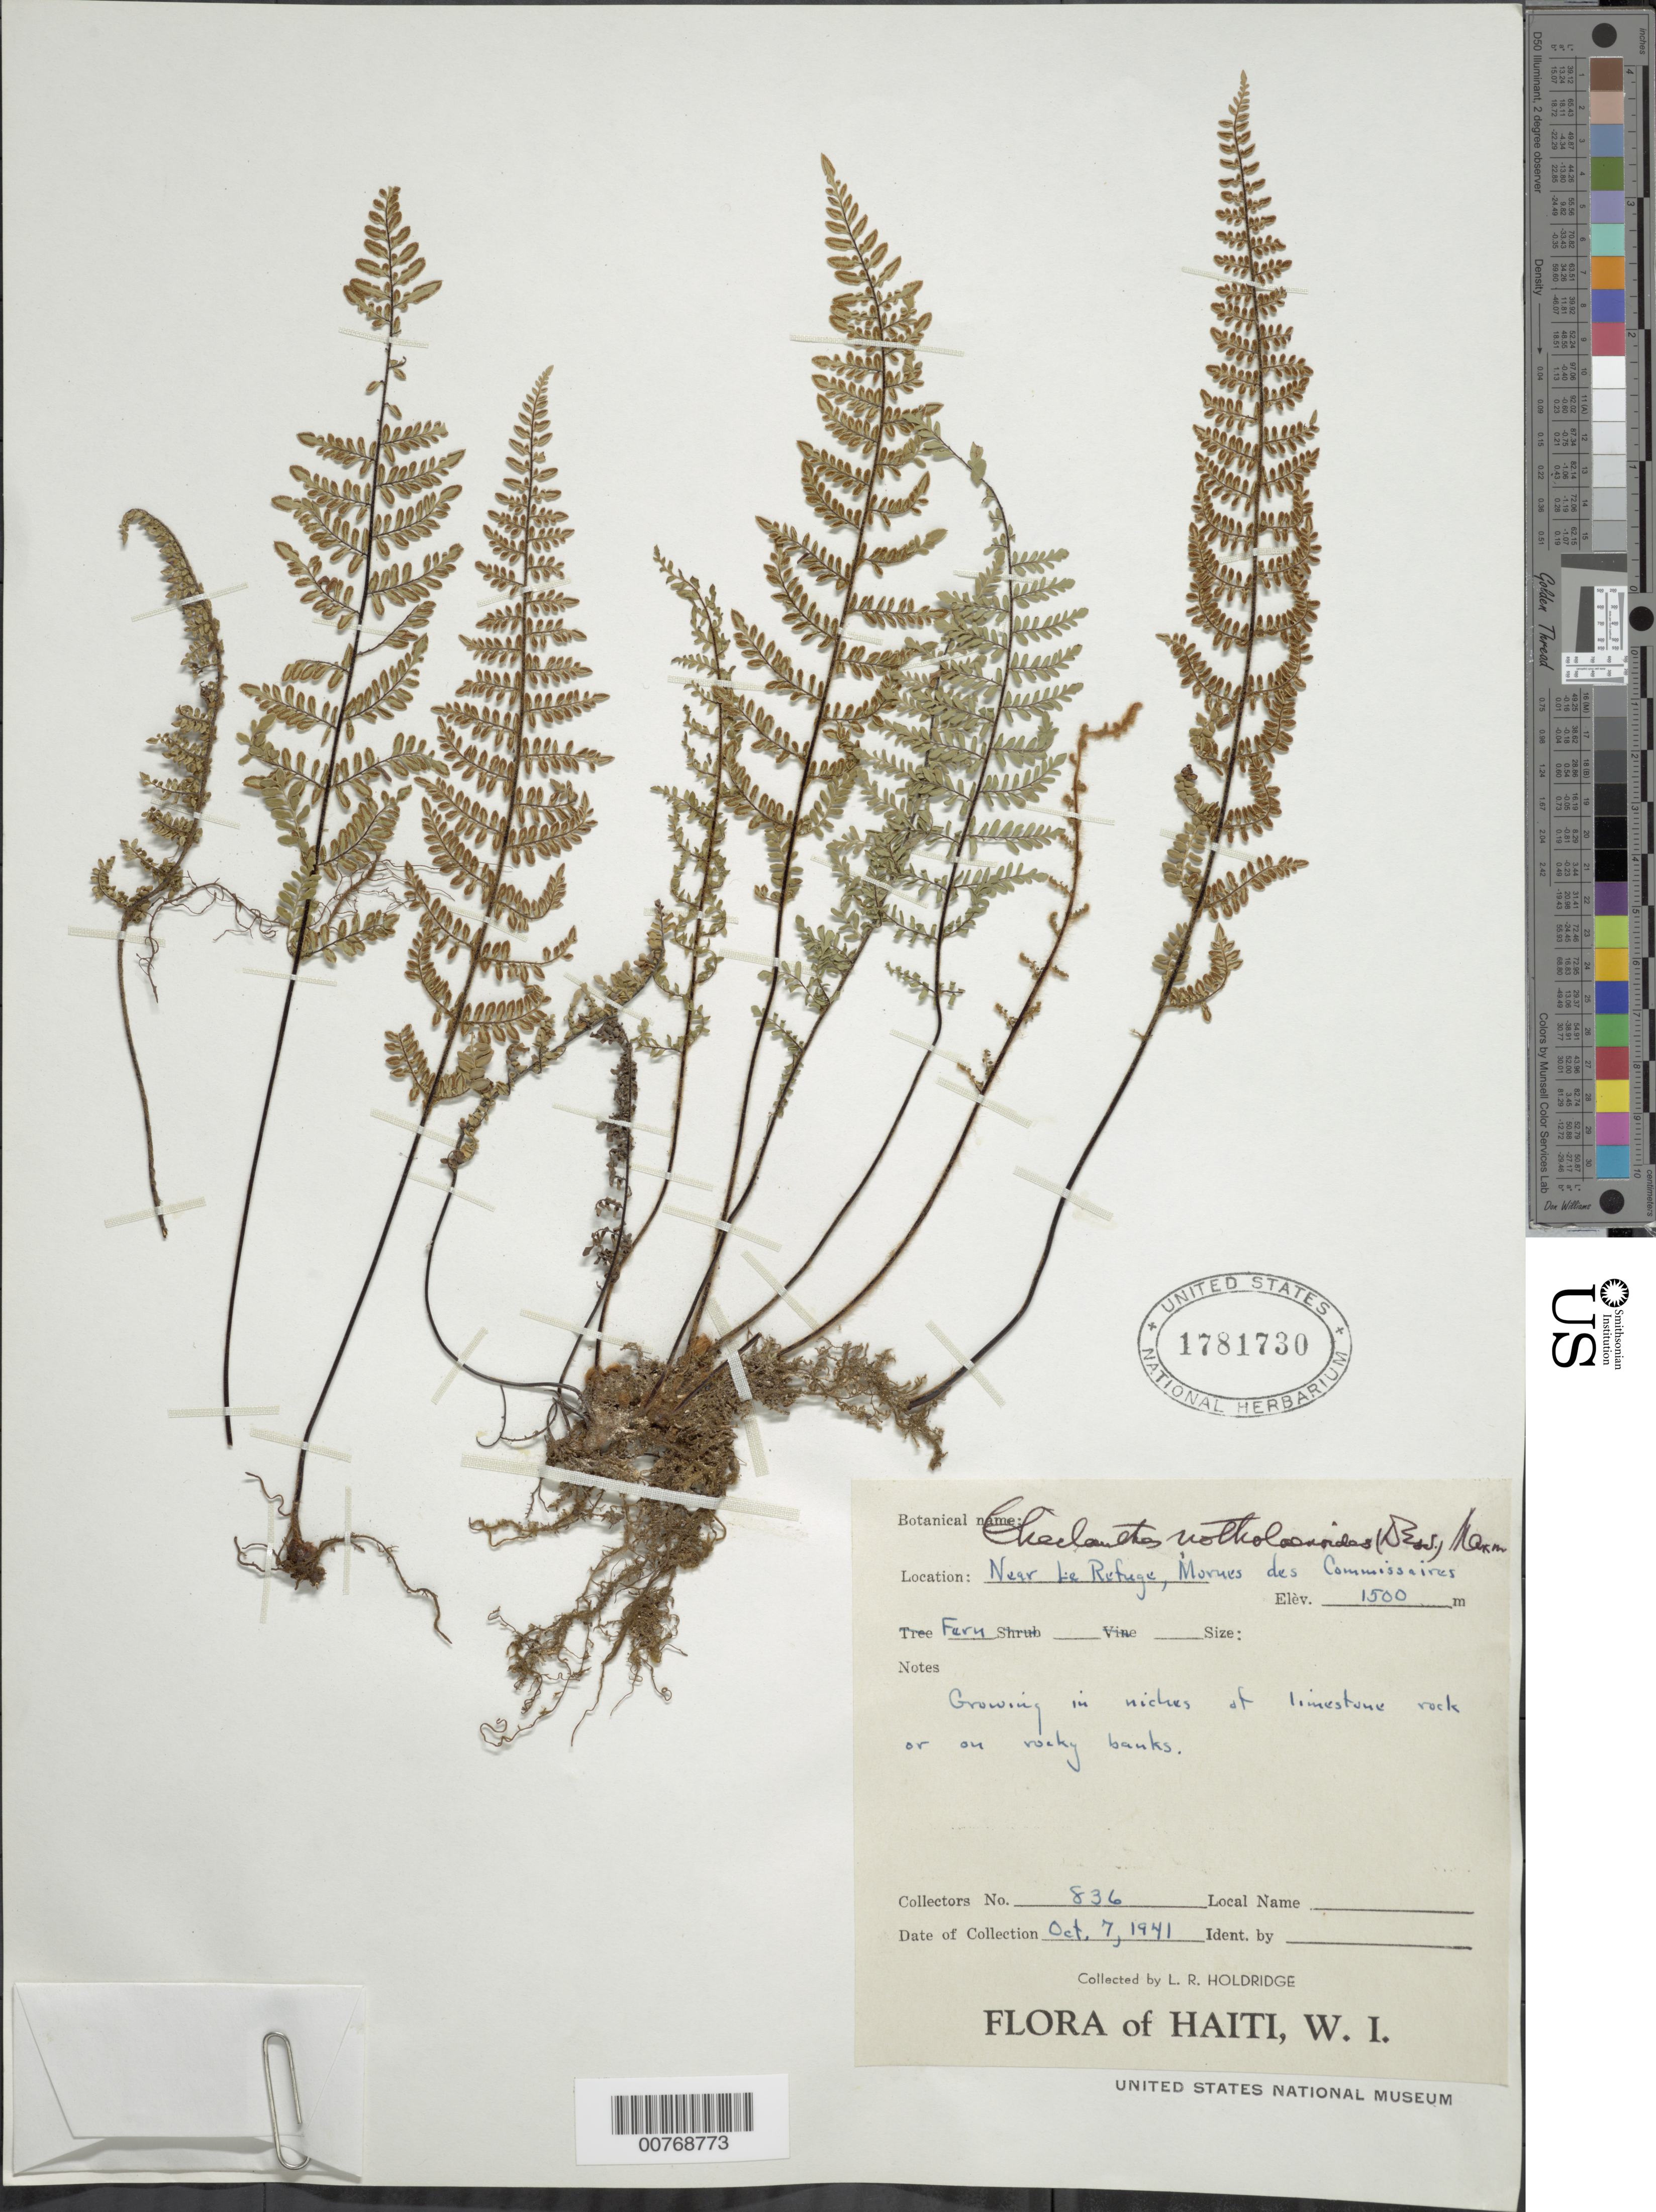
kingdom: Plantae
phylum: Tracheophyta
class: Polypodiopsida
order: Polypodiales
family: Pteridaceae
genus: Myriopteris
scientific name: Myriopteris notholaenoides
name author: (Desv.) Grusz & Windham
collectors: L. Holdridge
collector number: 836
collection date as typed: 07 Oct 1941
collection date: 1941-10-07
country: Dominican Republic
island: Hispaniola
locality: Near Le Refuge, Morne des Commissaires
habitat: Growing in niches of limestone rock or on rocky banks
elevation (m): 1500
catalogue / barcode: US 1781730